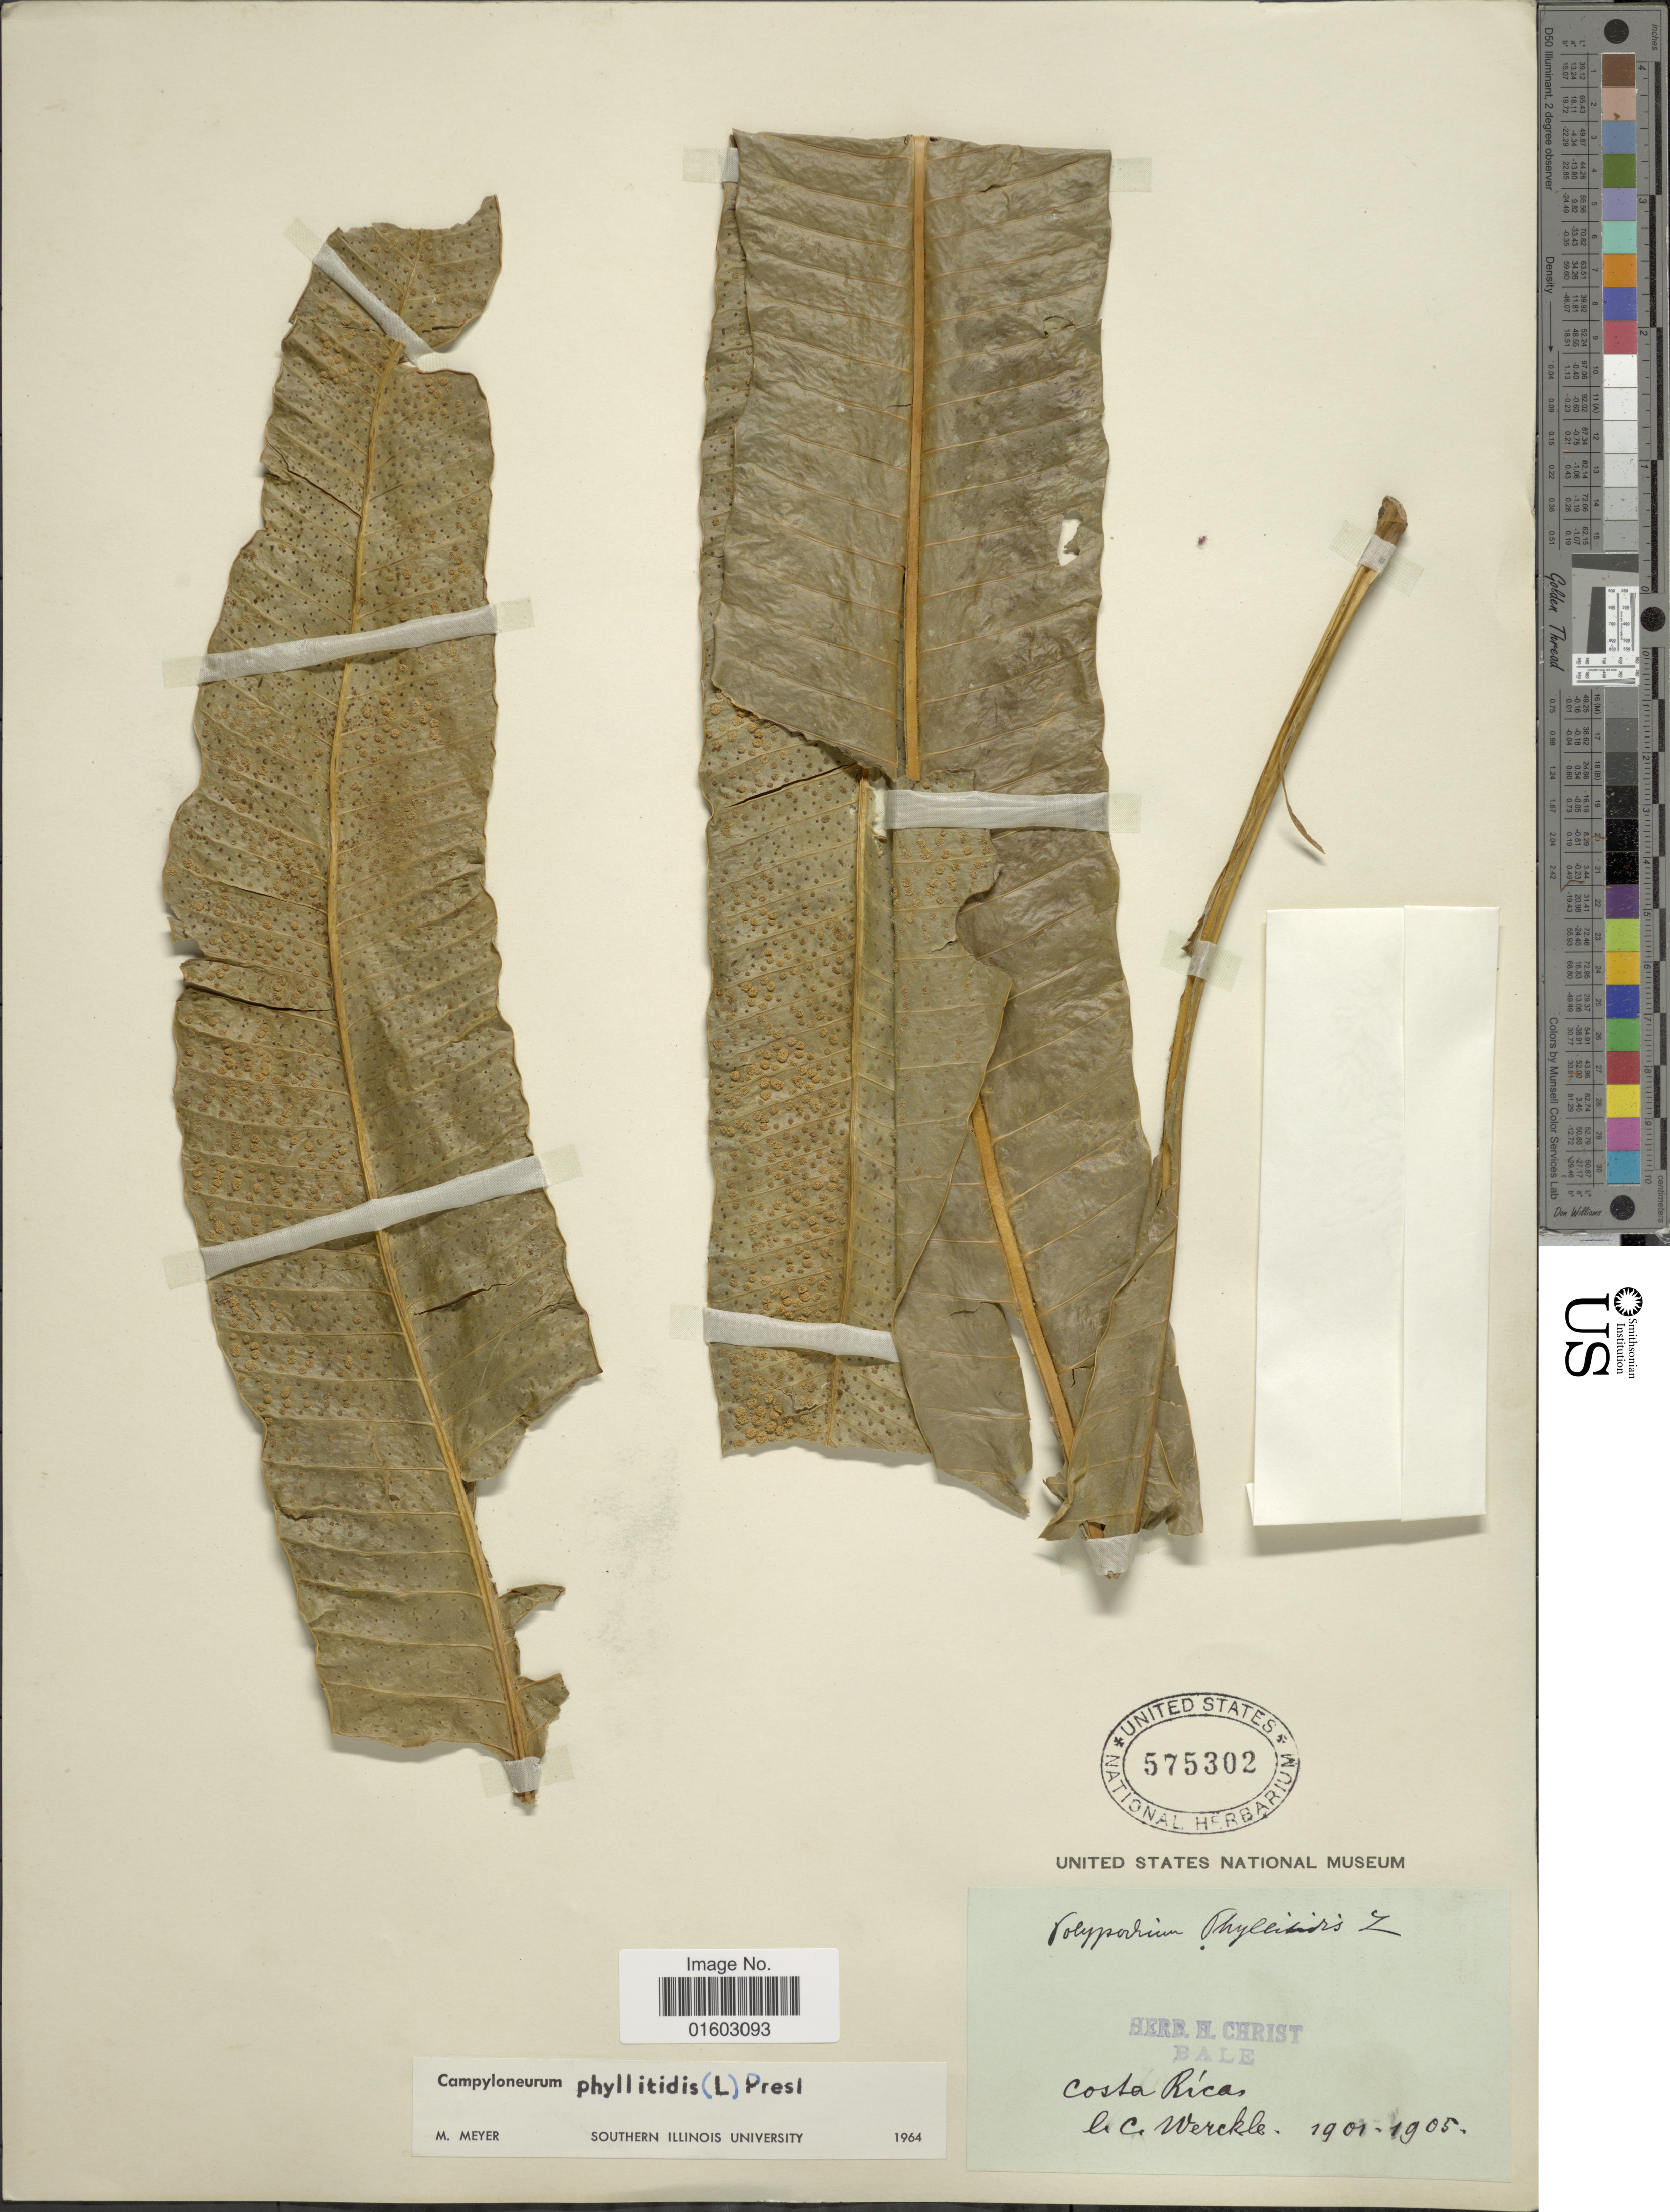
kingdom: Plantae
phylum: Tracheophyta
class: Polypodiopsida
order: Polypodiales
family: Polypodiaceae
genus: Campyloneurum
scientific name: Campyloneurum latum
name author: T. Moore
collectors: C. C Wercklé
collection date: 1901/1905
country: Costa Rica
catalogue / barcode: US 575302